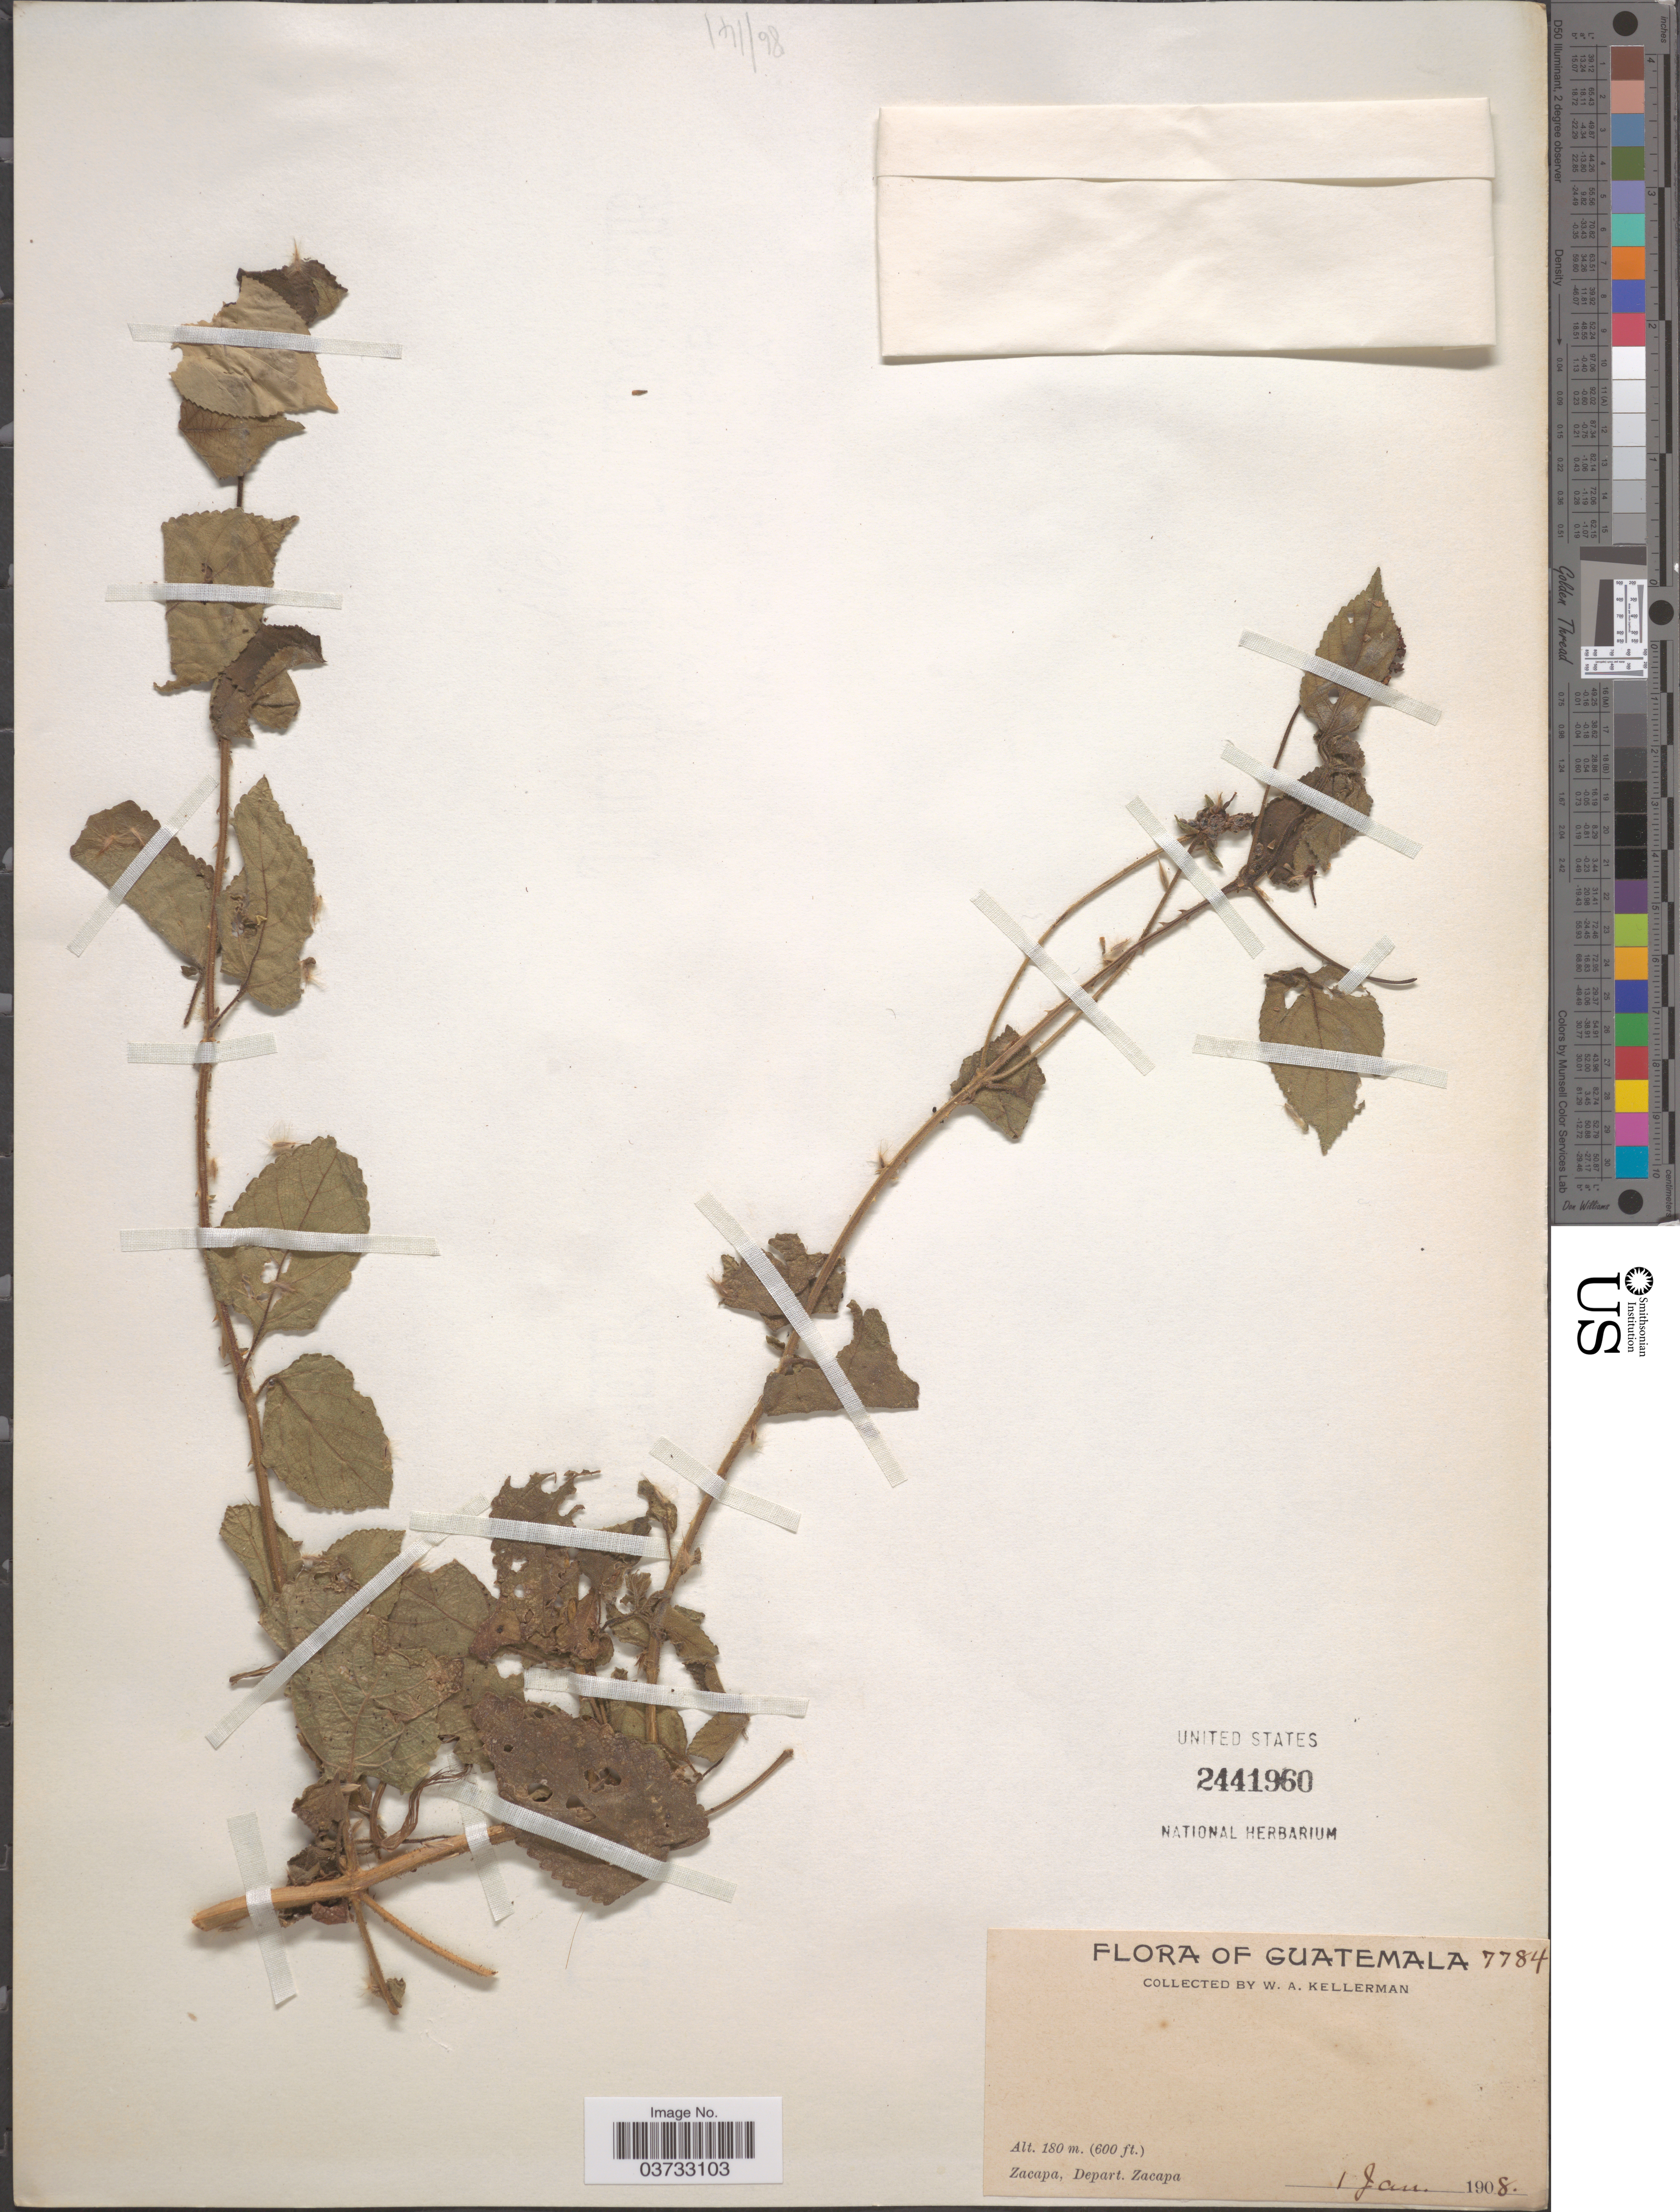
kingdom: Plantae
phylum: Tracheophyta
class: Magnoliopsida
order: Rosales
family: Rosaceae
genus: Rubus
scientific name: Rubus sp.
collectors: W. Kellerman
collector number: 7784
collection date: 1908-01-01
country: Guatemala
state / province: Zacapa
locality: Depart. Zacapa.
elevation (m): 180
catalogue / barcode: US 2441960